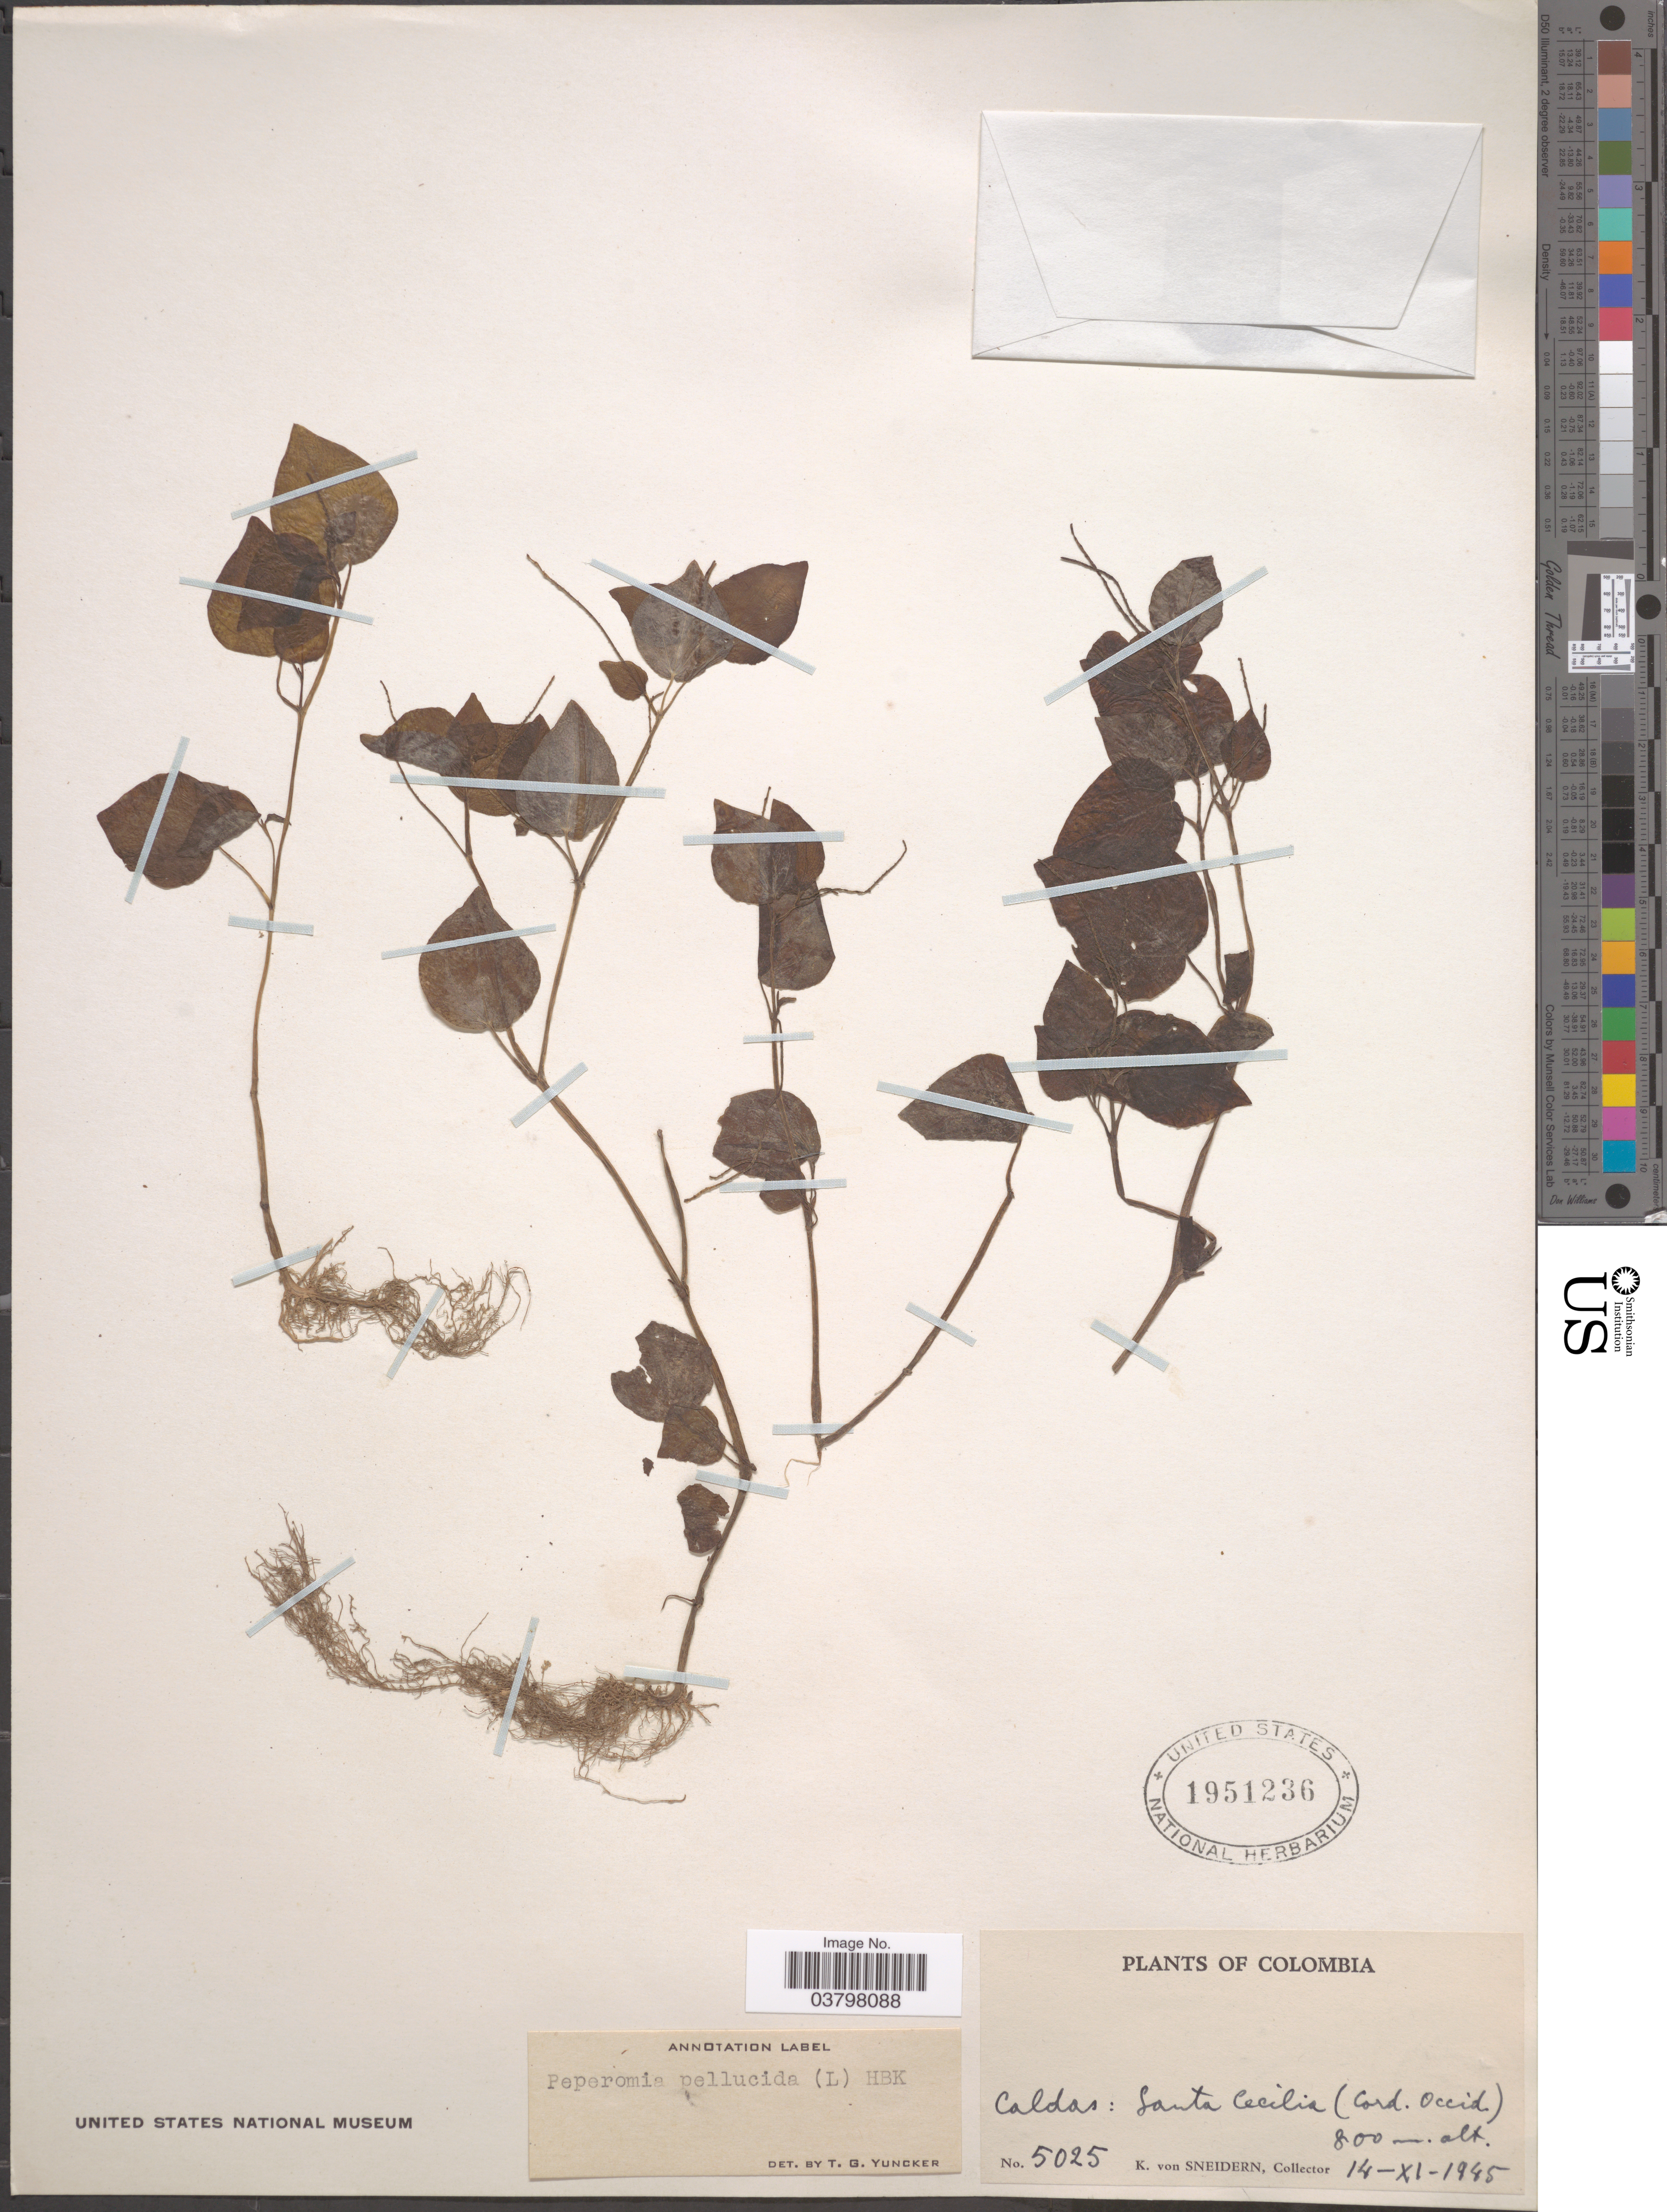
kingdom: Plantae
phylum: Tracheophyta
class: Magnoliopsida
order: Piperales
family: Piperaceae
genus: Peperomia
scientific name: Peperomia pellucida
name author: (L.) Kunth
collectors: K. von Sneidern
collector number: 5025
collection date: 1945-11-14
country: Colombia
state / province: Caldas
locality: Santa Cecilia (Cord. Occid.).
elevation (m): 800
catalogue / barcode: US 1951236